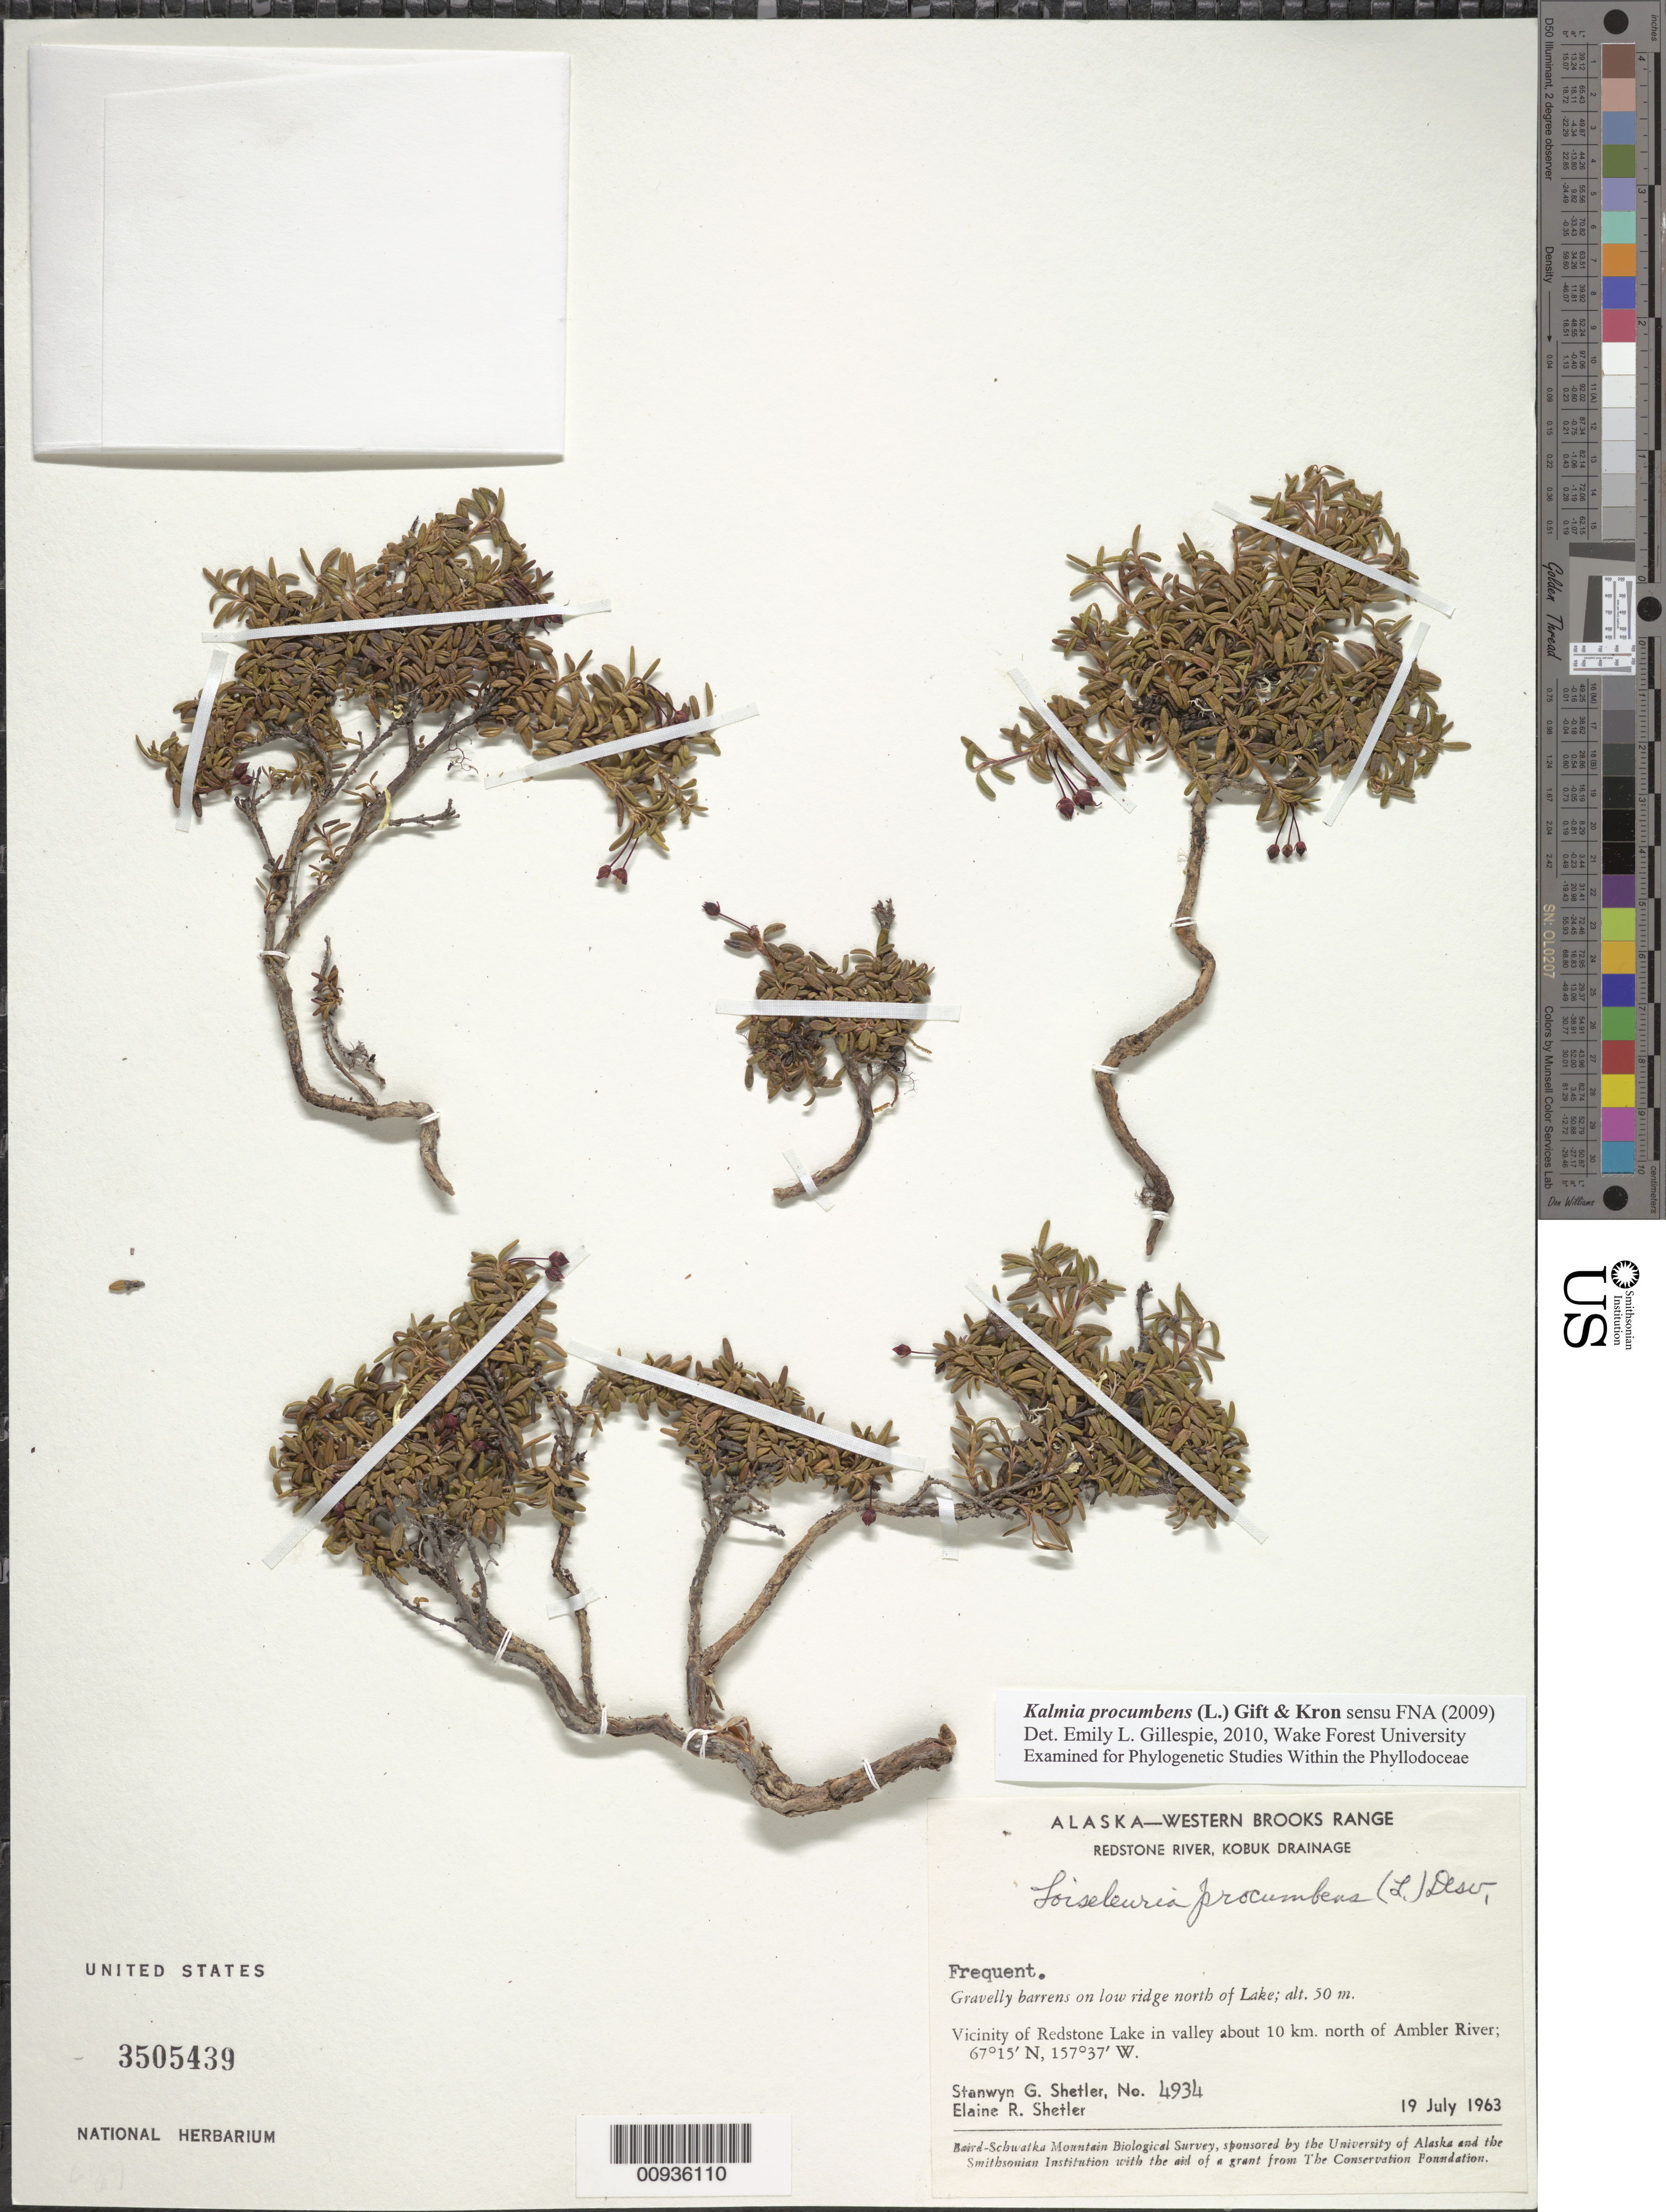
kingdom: Plantae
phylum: Tracheophyta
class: Magnoliopsida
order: Ericales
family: Ericaceae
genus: Kalmia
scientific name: Kalmia procumbens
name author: (L.) Gift et al.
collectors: S. Shetler & E. R. Shetler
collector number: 4934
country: United States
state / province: Alaska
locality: Redstone River, Kobuk Drainage, Redstone Lake in valley N of Ambler River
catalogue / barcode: US 3505439